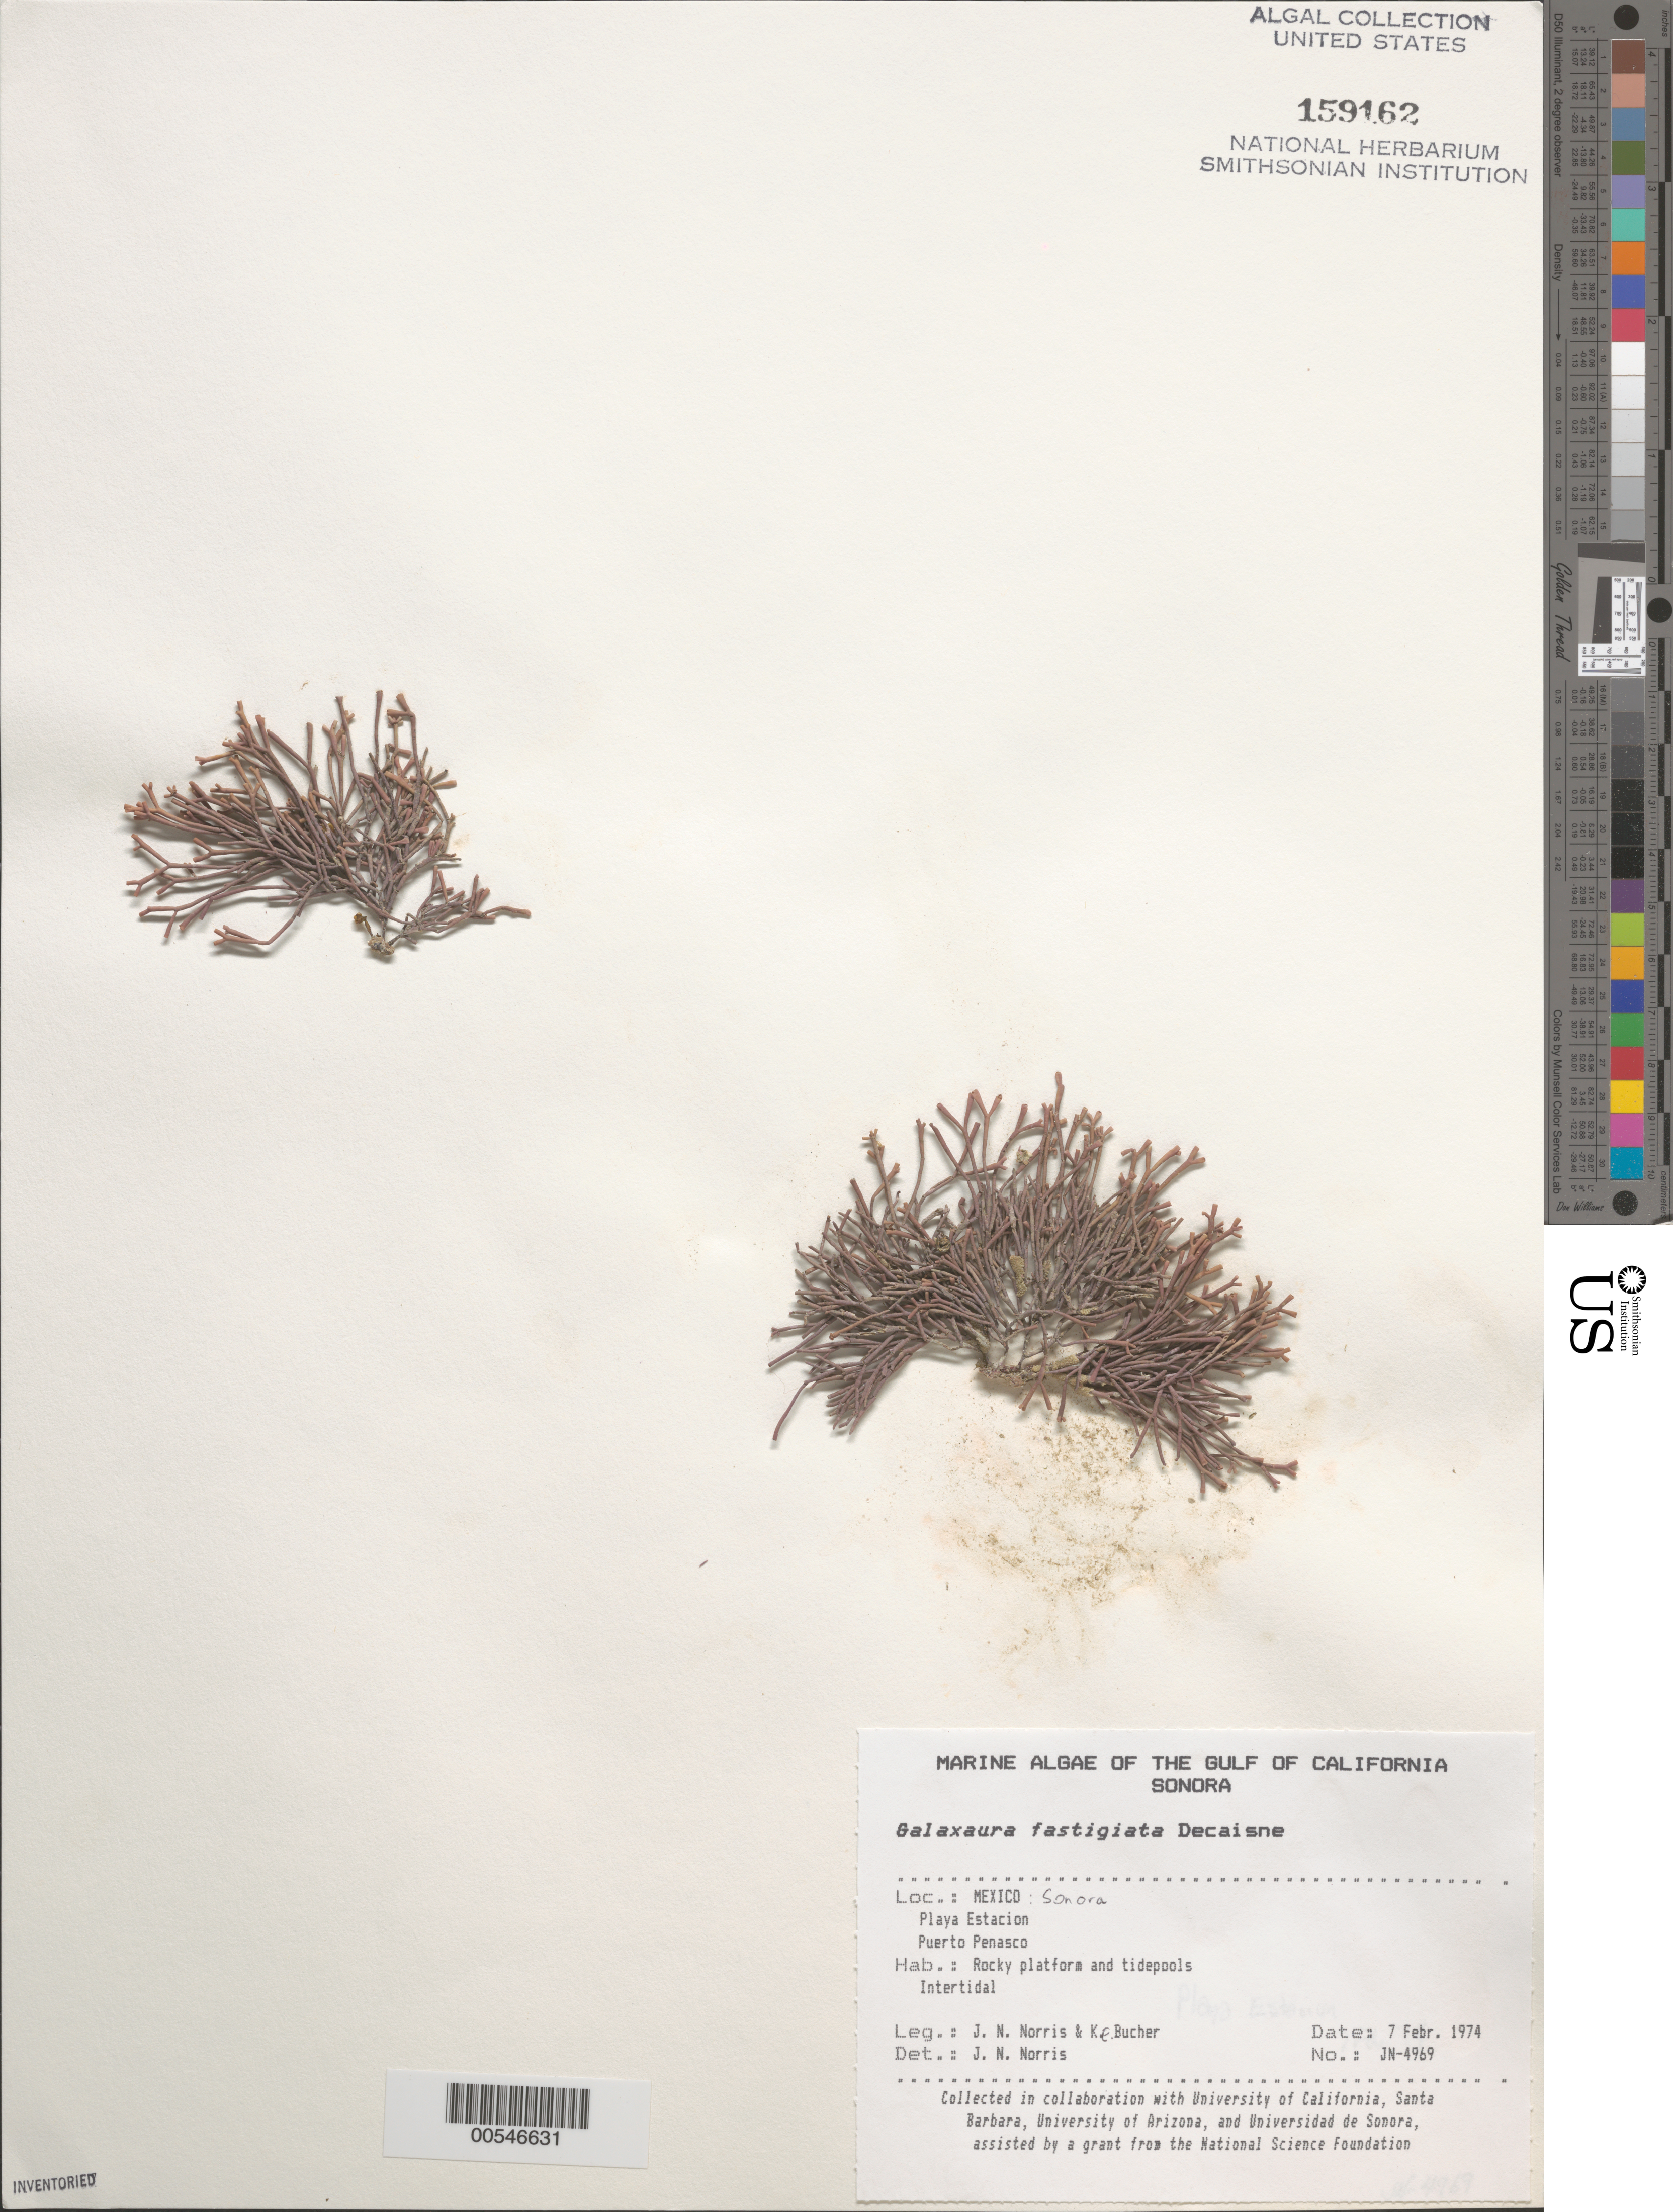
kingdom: Plantae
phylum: Rhodophyta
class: Florideophyceae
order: Nemaliales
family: Galaxauraceae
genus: Tricleocarpa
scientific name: Tricleocarpa fastigiata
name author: (Decne.) Huisman et al.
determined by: Algae name updating Project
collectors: J. N. Norris & K. E. Bucher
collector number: JN-4969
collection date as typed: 07 Feb 1974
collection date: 1974-02-07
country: Mexico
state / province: Sonora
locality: Playa Estacion, Puerto Penasco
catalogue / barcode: US 159162